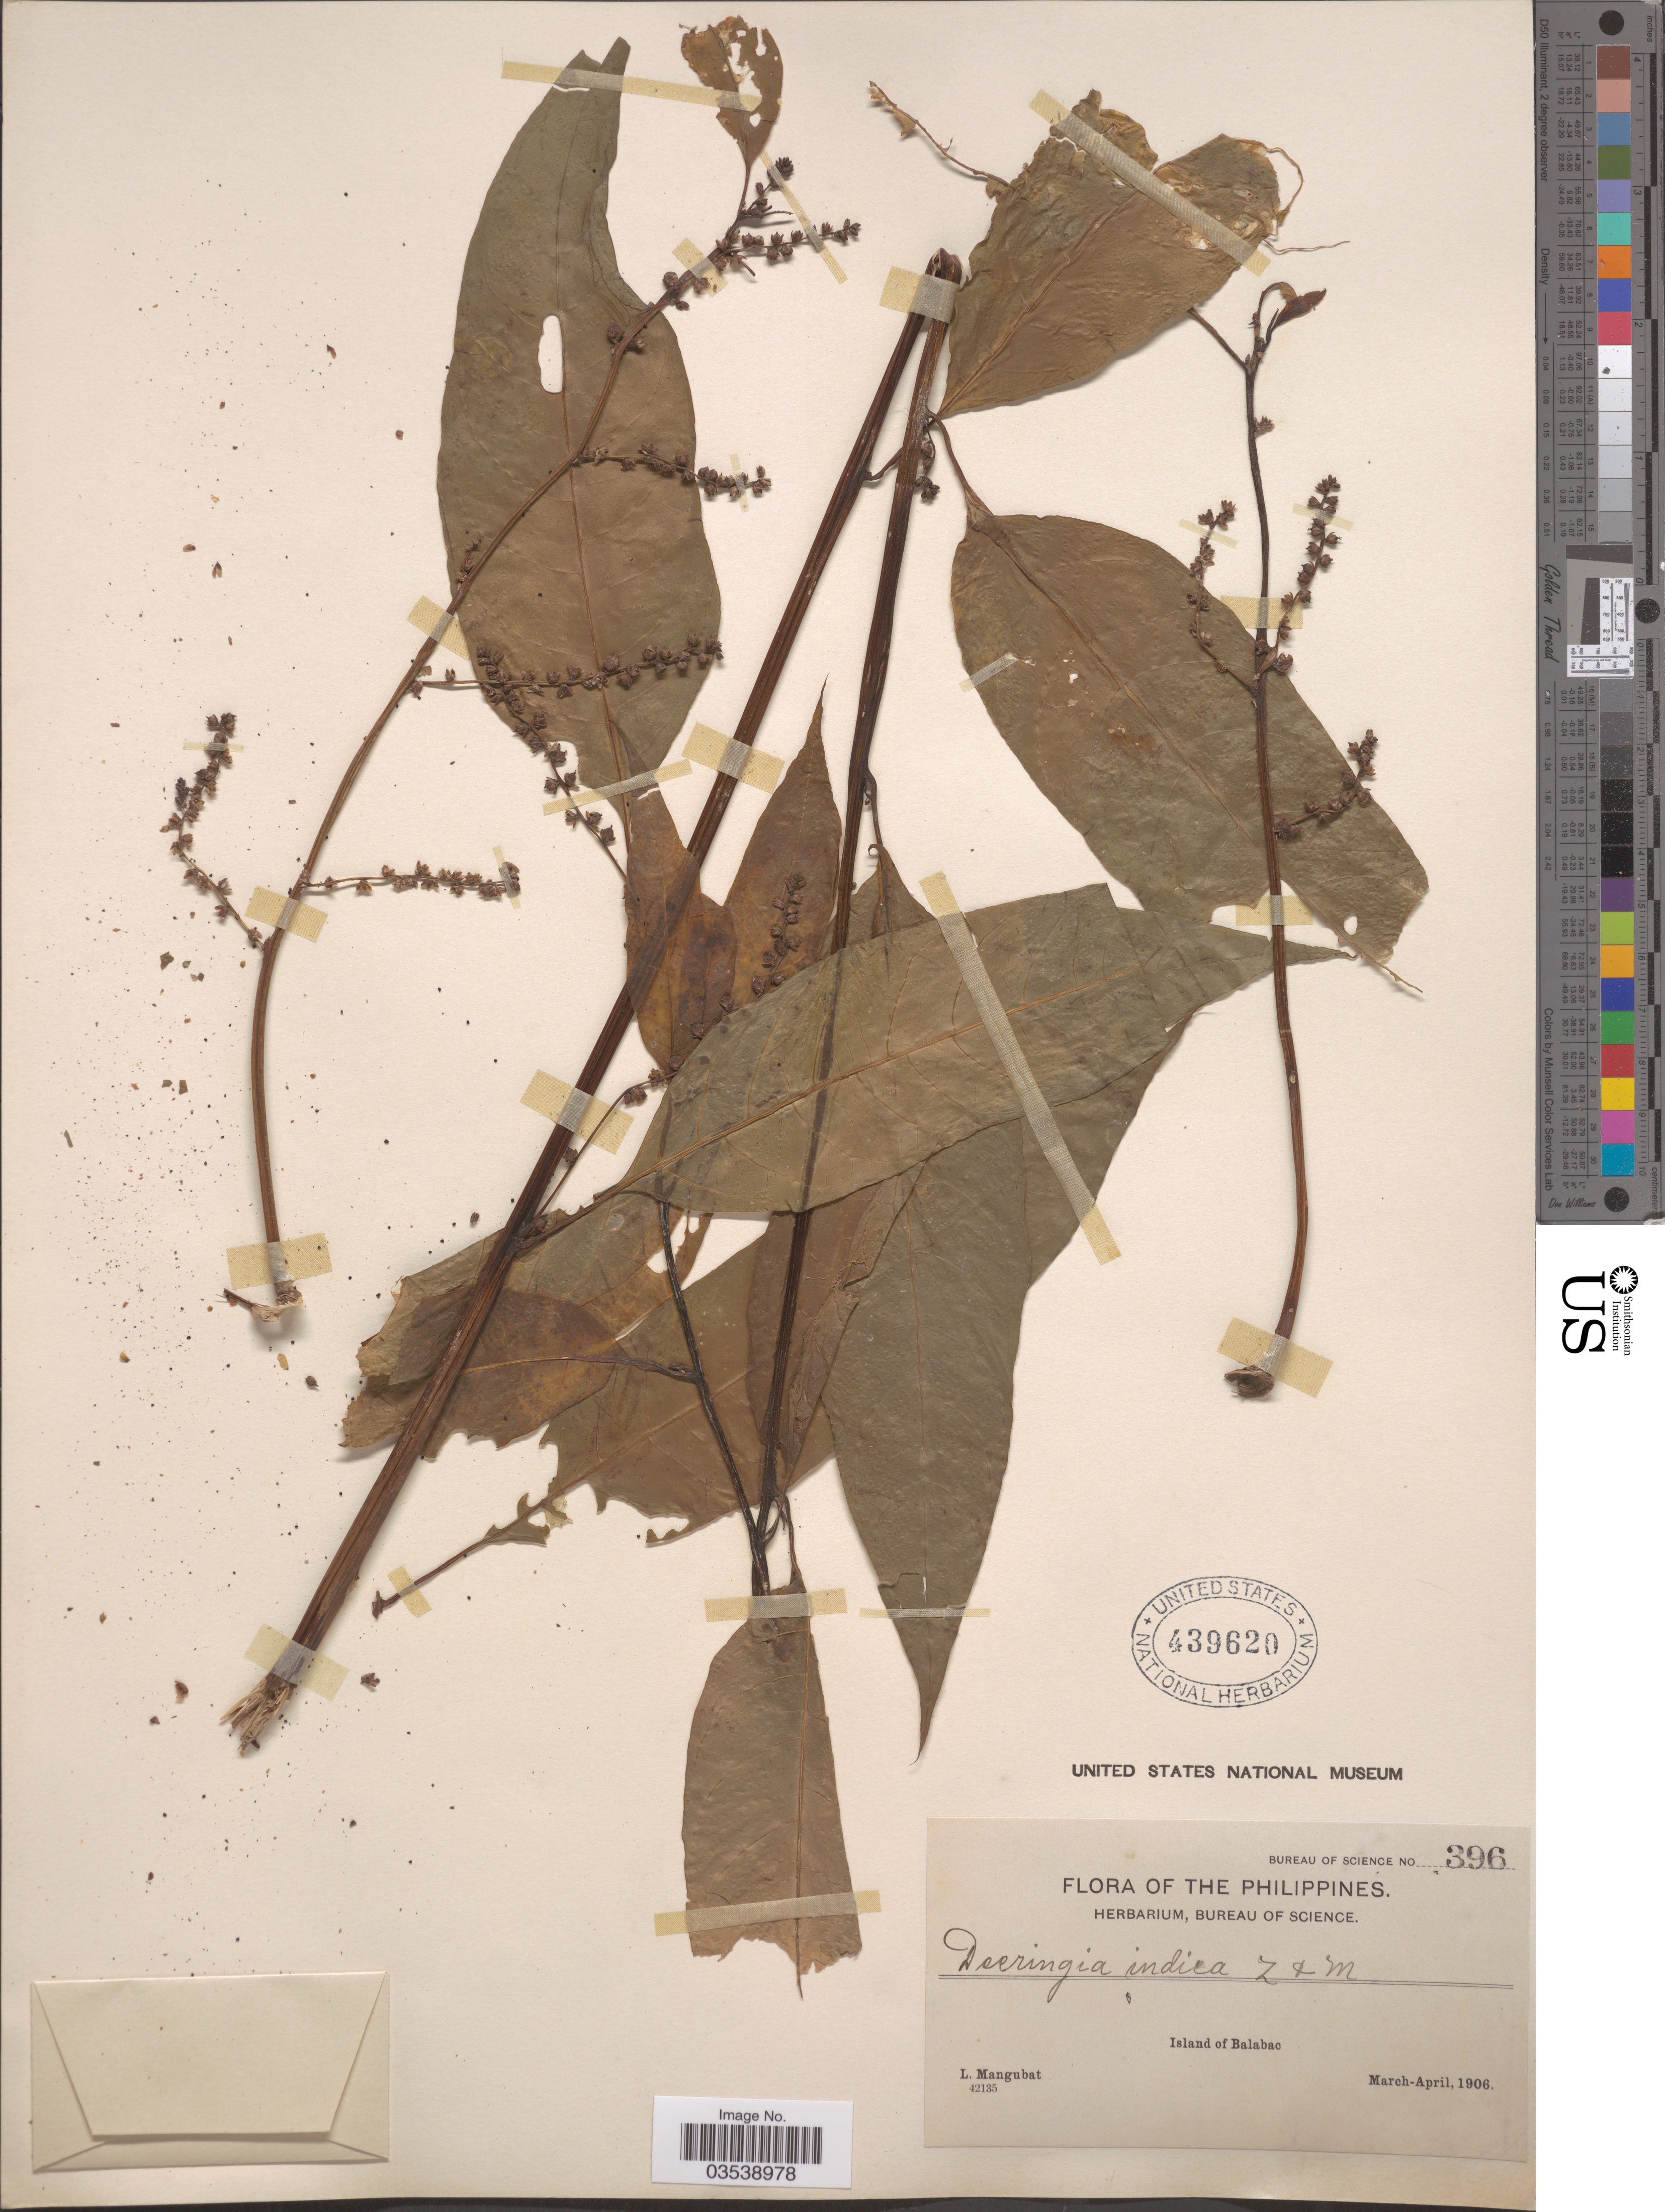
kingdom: Plantae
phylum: Tracheophyta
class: Magnoliopsida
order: Caryophyllales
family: Amaranthaceae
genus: Deeringia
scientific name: Deeringia polysperma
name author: (Roxb.) Moq.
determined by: Strong, Mark T., (BOT), Smithsonian Institution - National Museum of Natural History (UNITED STATES)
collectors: L. Mangubat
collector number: Bureau of Science 396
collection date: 1906-03/1906-04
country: Philippines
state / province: Mimaropa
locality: Island of Balabac.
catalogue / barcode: US 439620